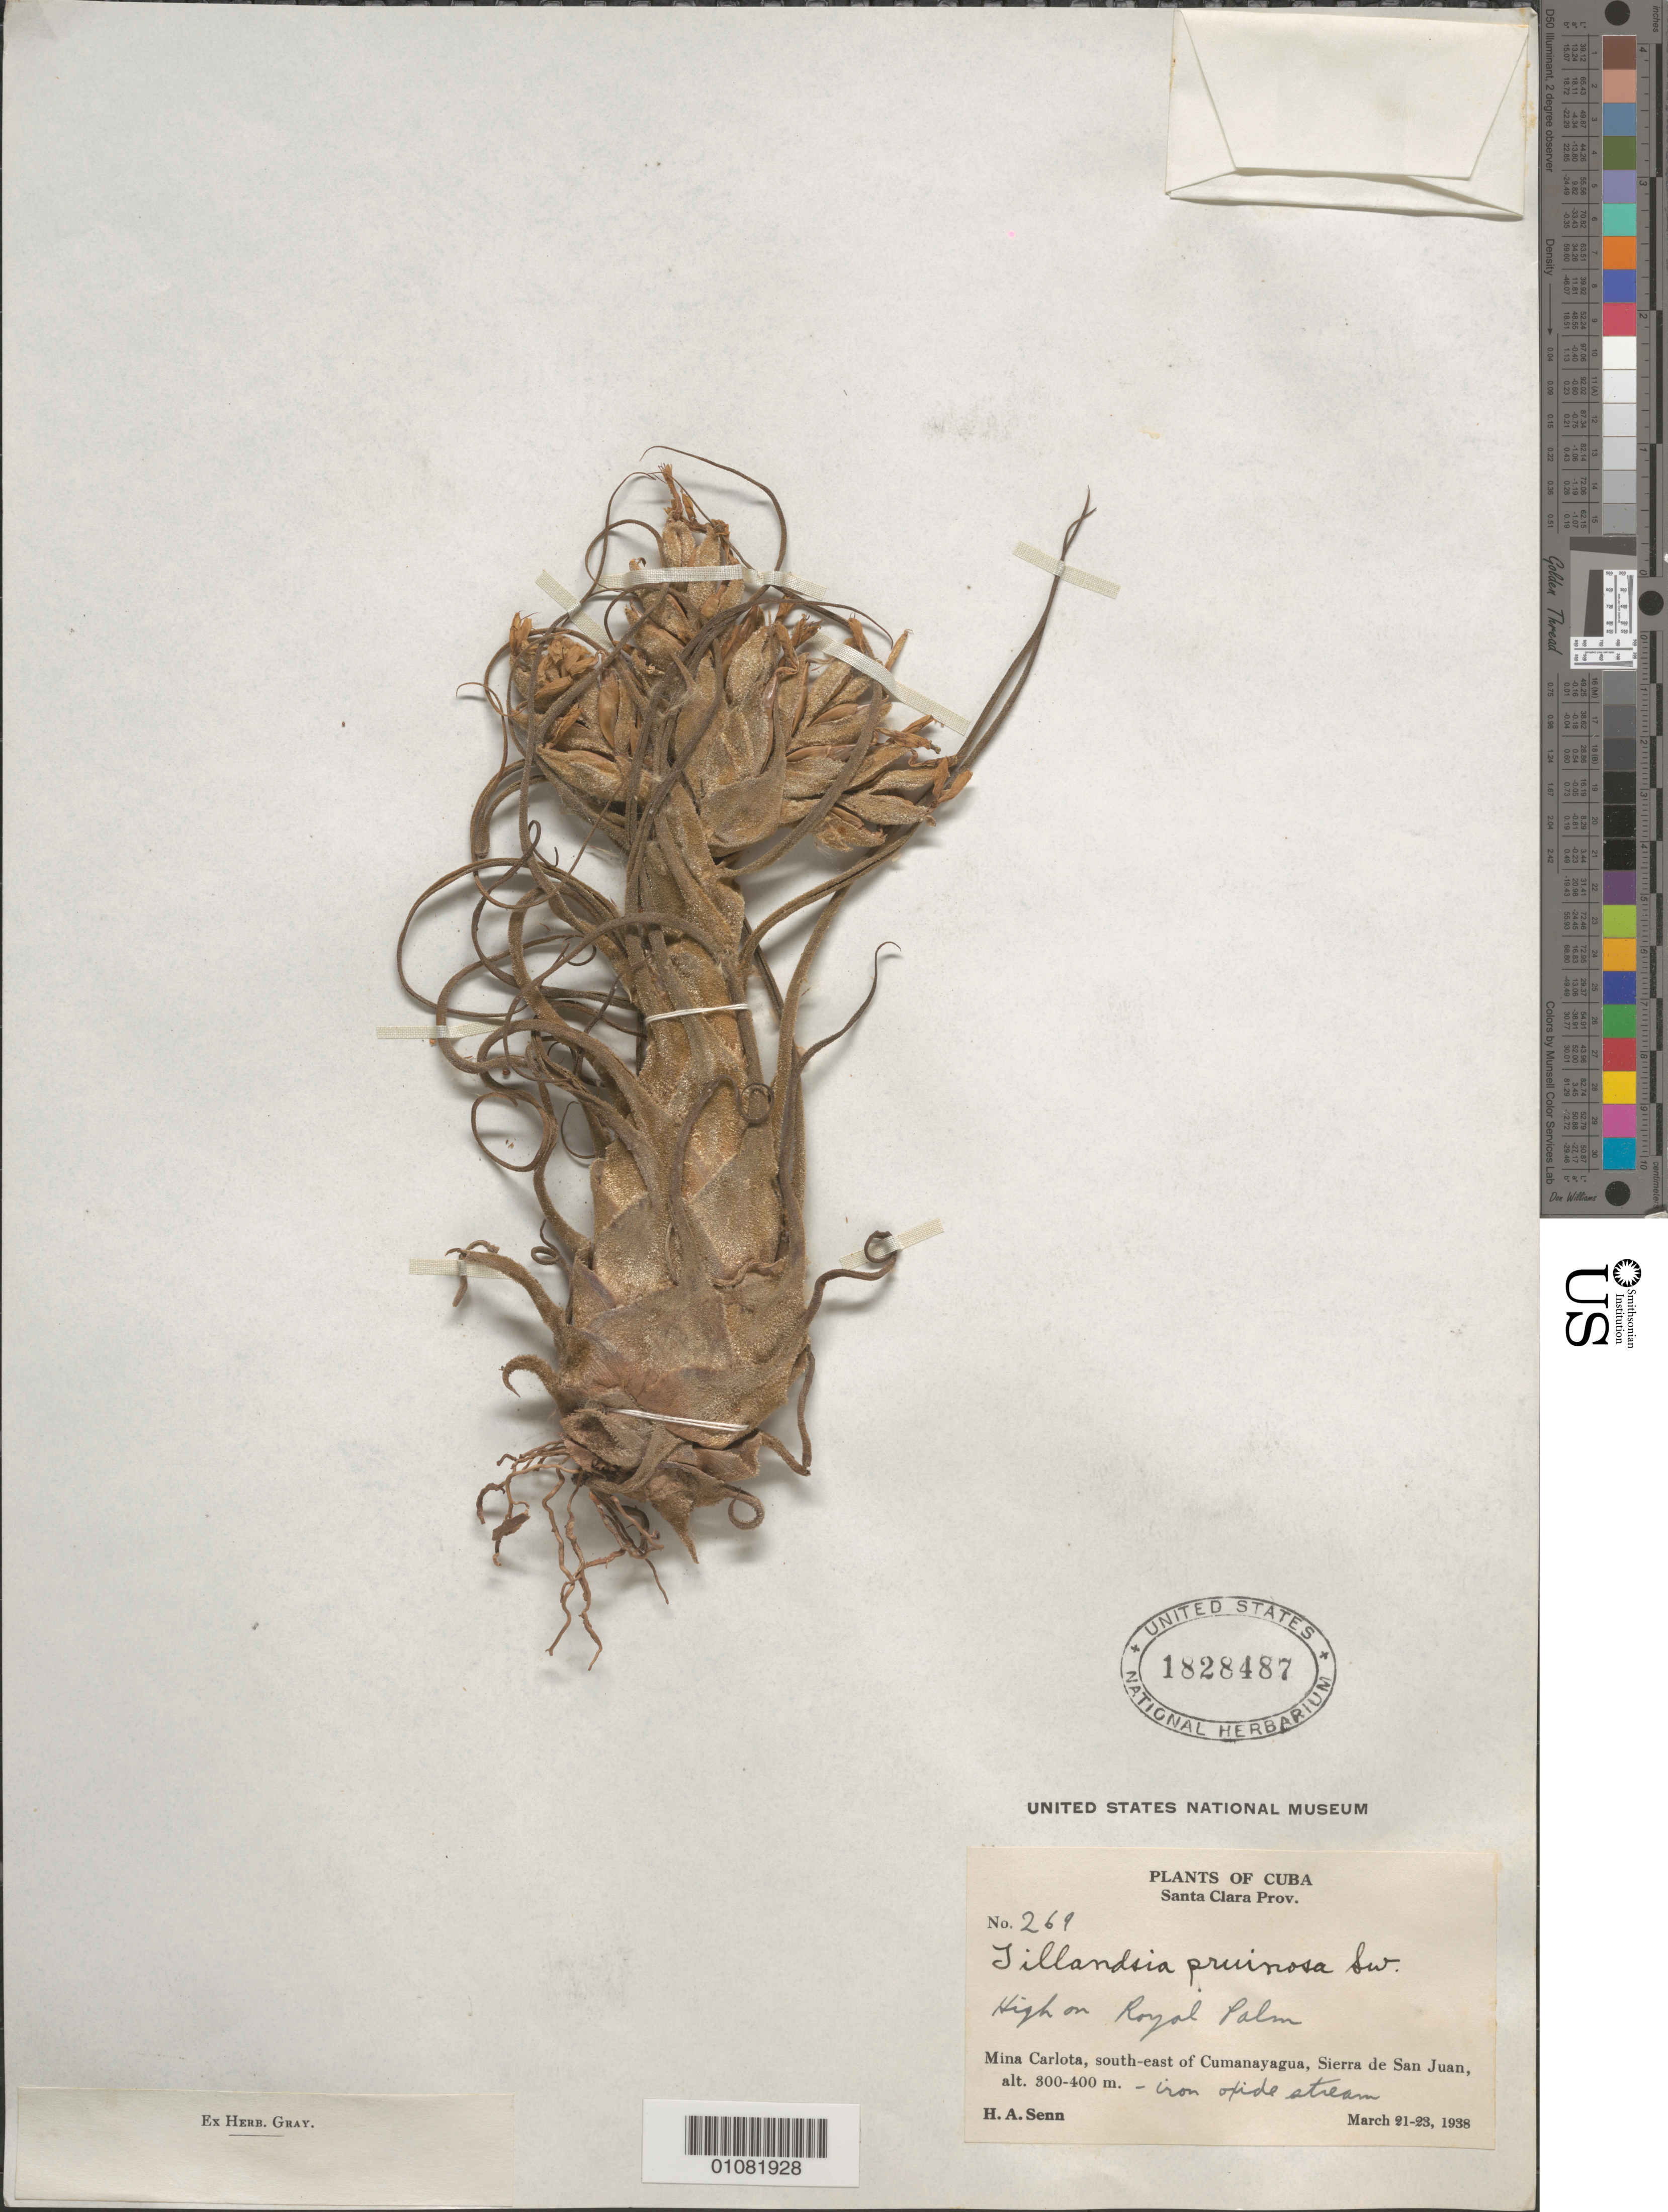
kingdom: Plantae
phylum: Tracheophyta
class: Liliopsida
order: Poales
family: Bromeliaceae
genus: Tillandsia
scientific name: Tillandsia pruinosa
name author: Sw.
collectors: H. A. Senn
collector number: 269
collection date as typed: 21 Mar 1938 to 23 Mar 1938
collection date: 1938-03-21/1938-03-23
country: Cuba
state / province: Villa Clara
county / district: Santa Clara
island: Cuba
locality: Mina Carlota, SE of Cumanayagua, Sierra de San Juan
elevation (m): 300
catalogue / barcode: US 1828487